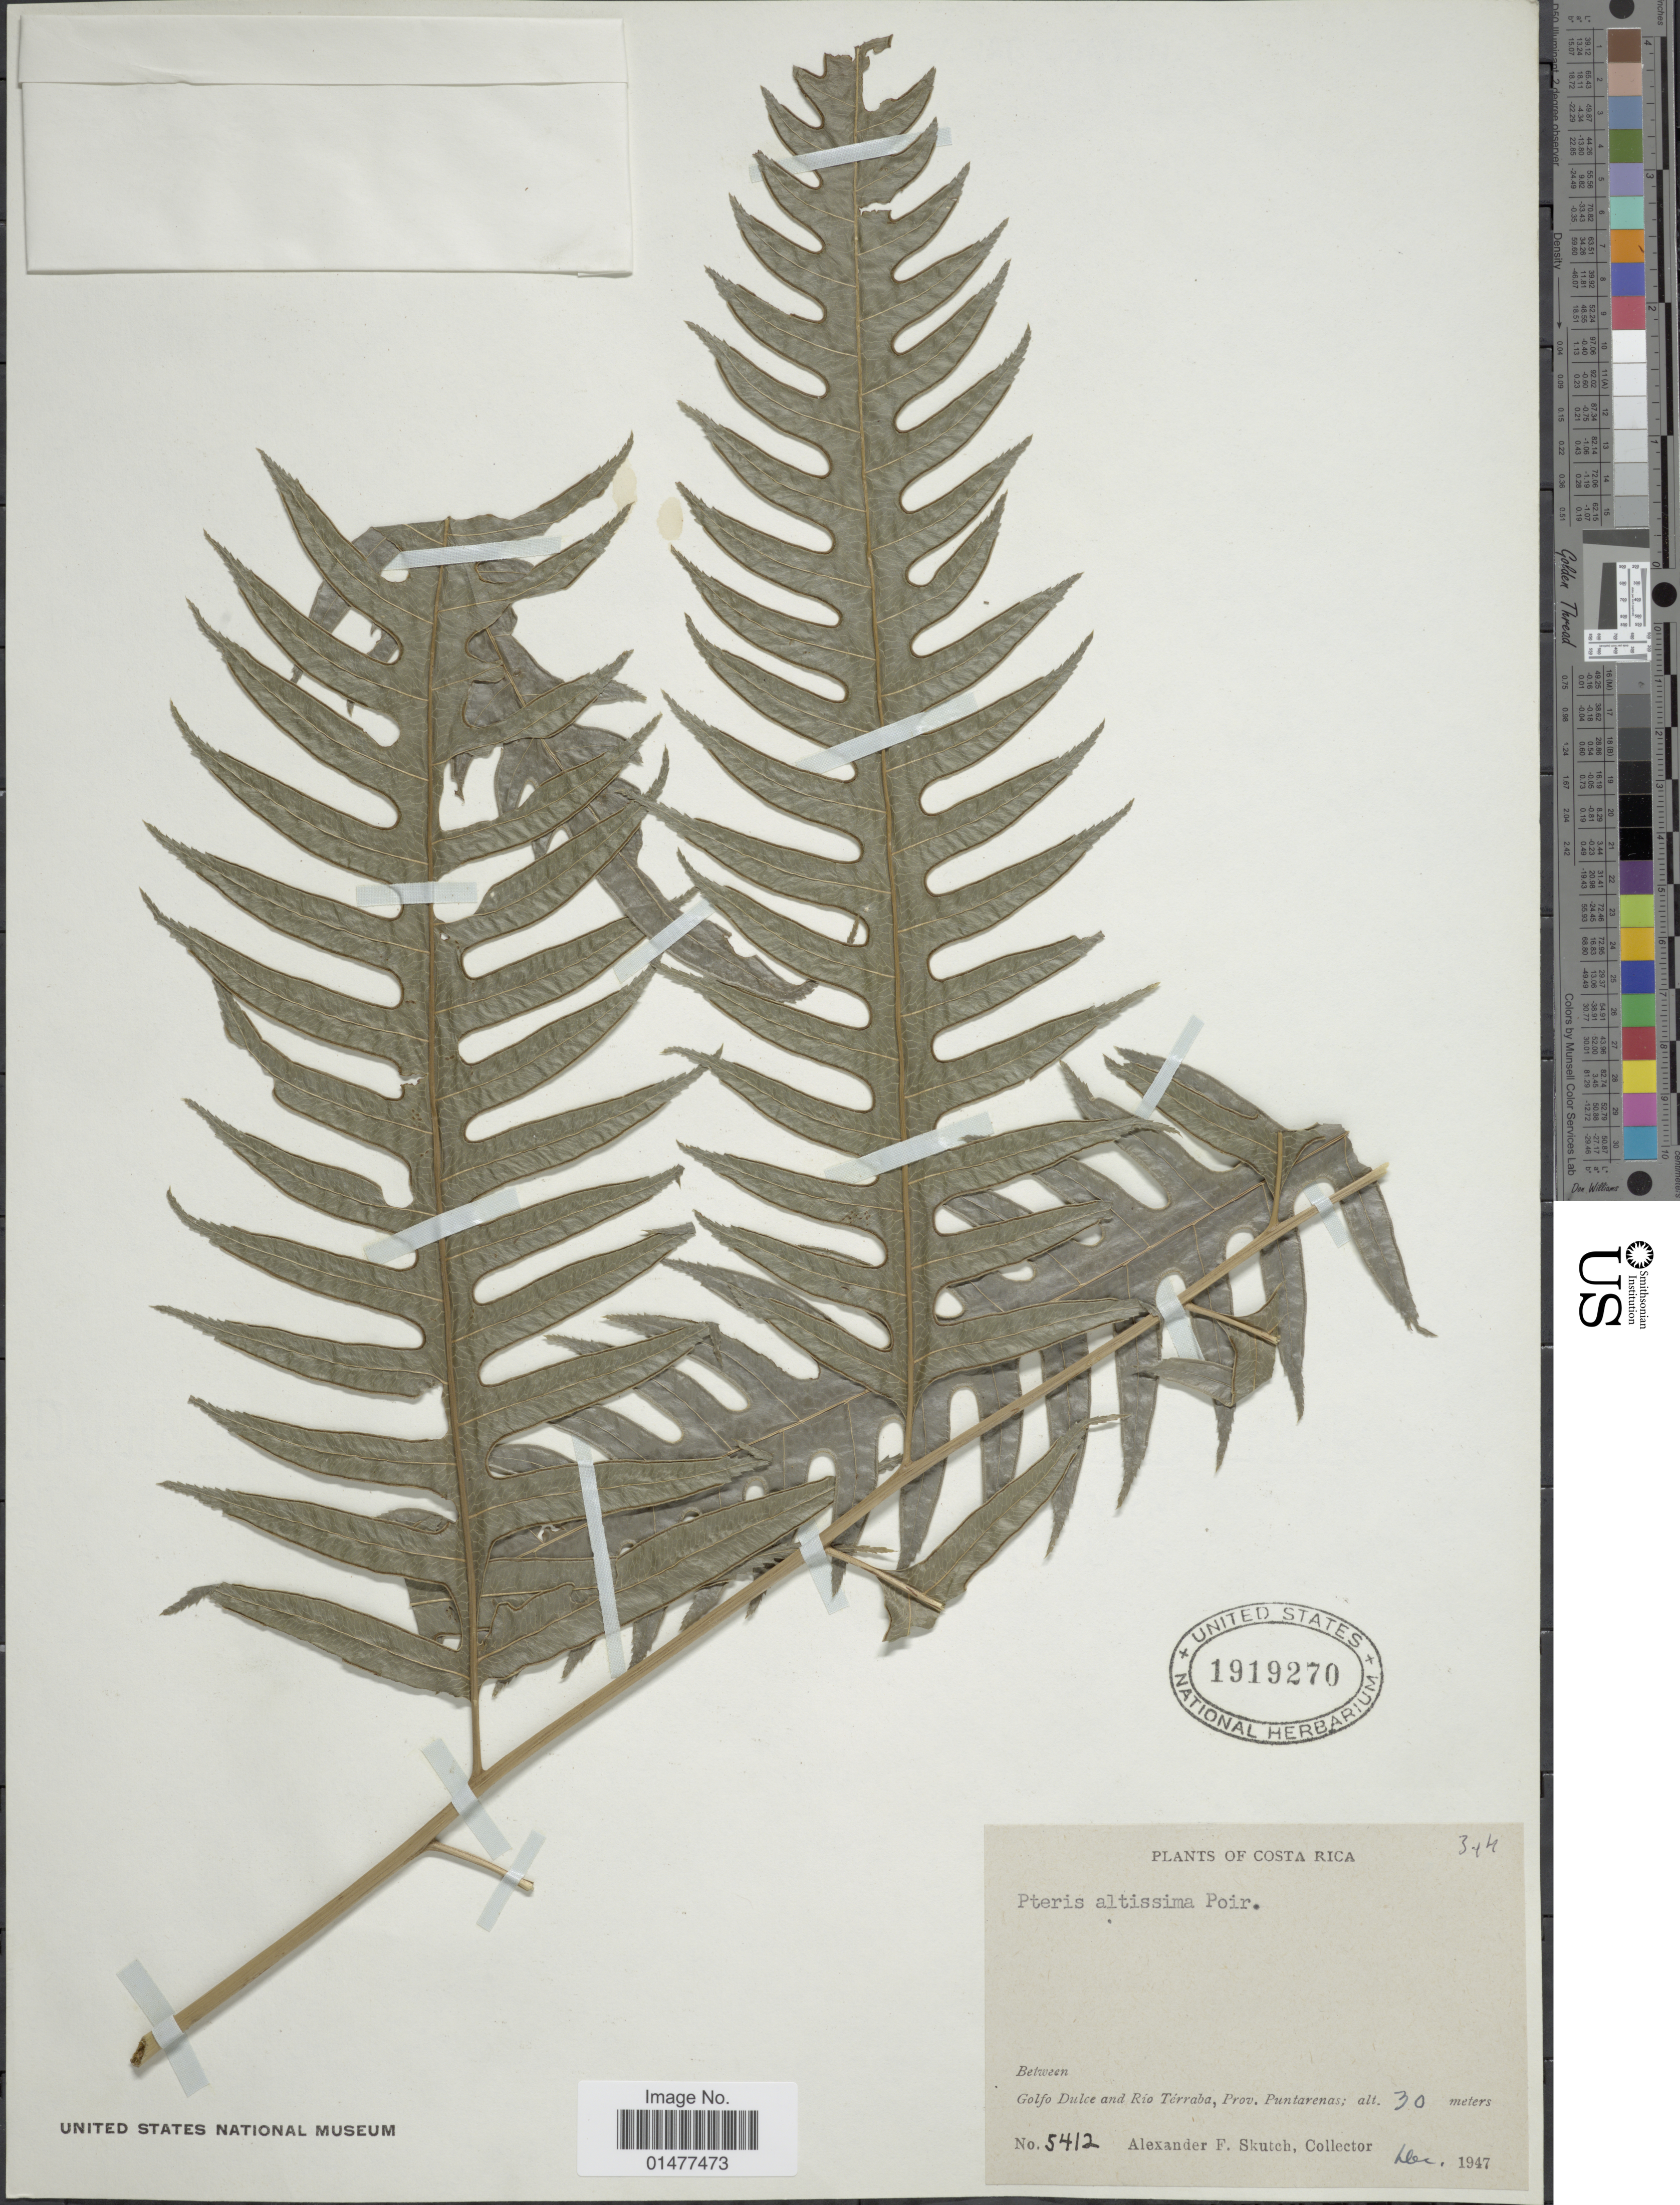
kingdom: Plantae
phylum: Tracheophyta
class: Polypodiopsida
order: Polypodiales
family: Pteridaceae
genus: Pteris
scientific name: Pteris altissima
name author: Poir.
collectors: A. F. Skutch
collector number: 5412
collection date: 1947-12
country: Costa Rica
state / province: Puntarenas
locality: Between Golfo Dulce and Rio Térraba.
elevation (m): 30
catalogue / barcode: US 1919270